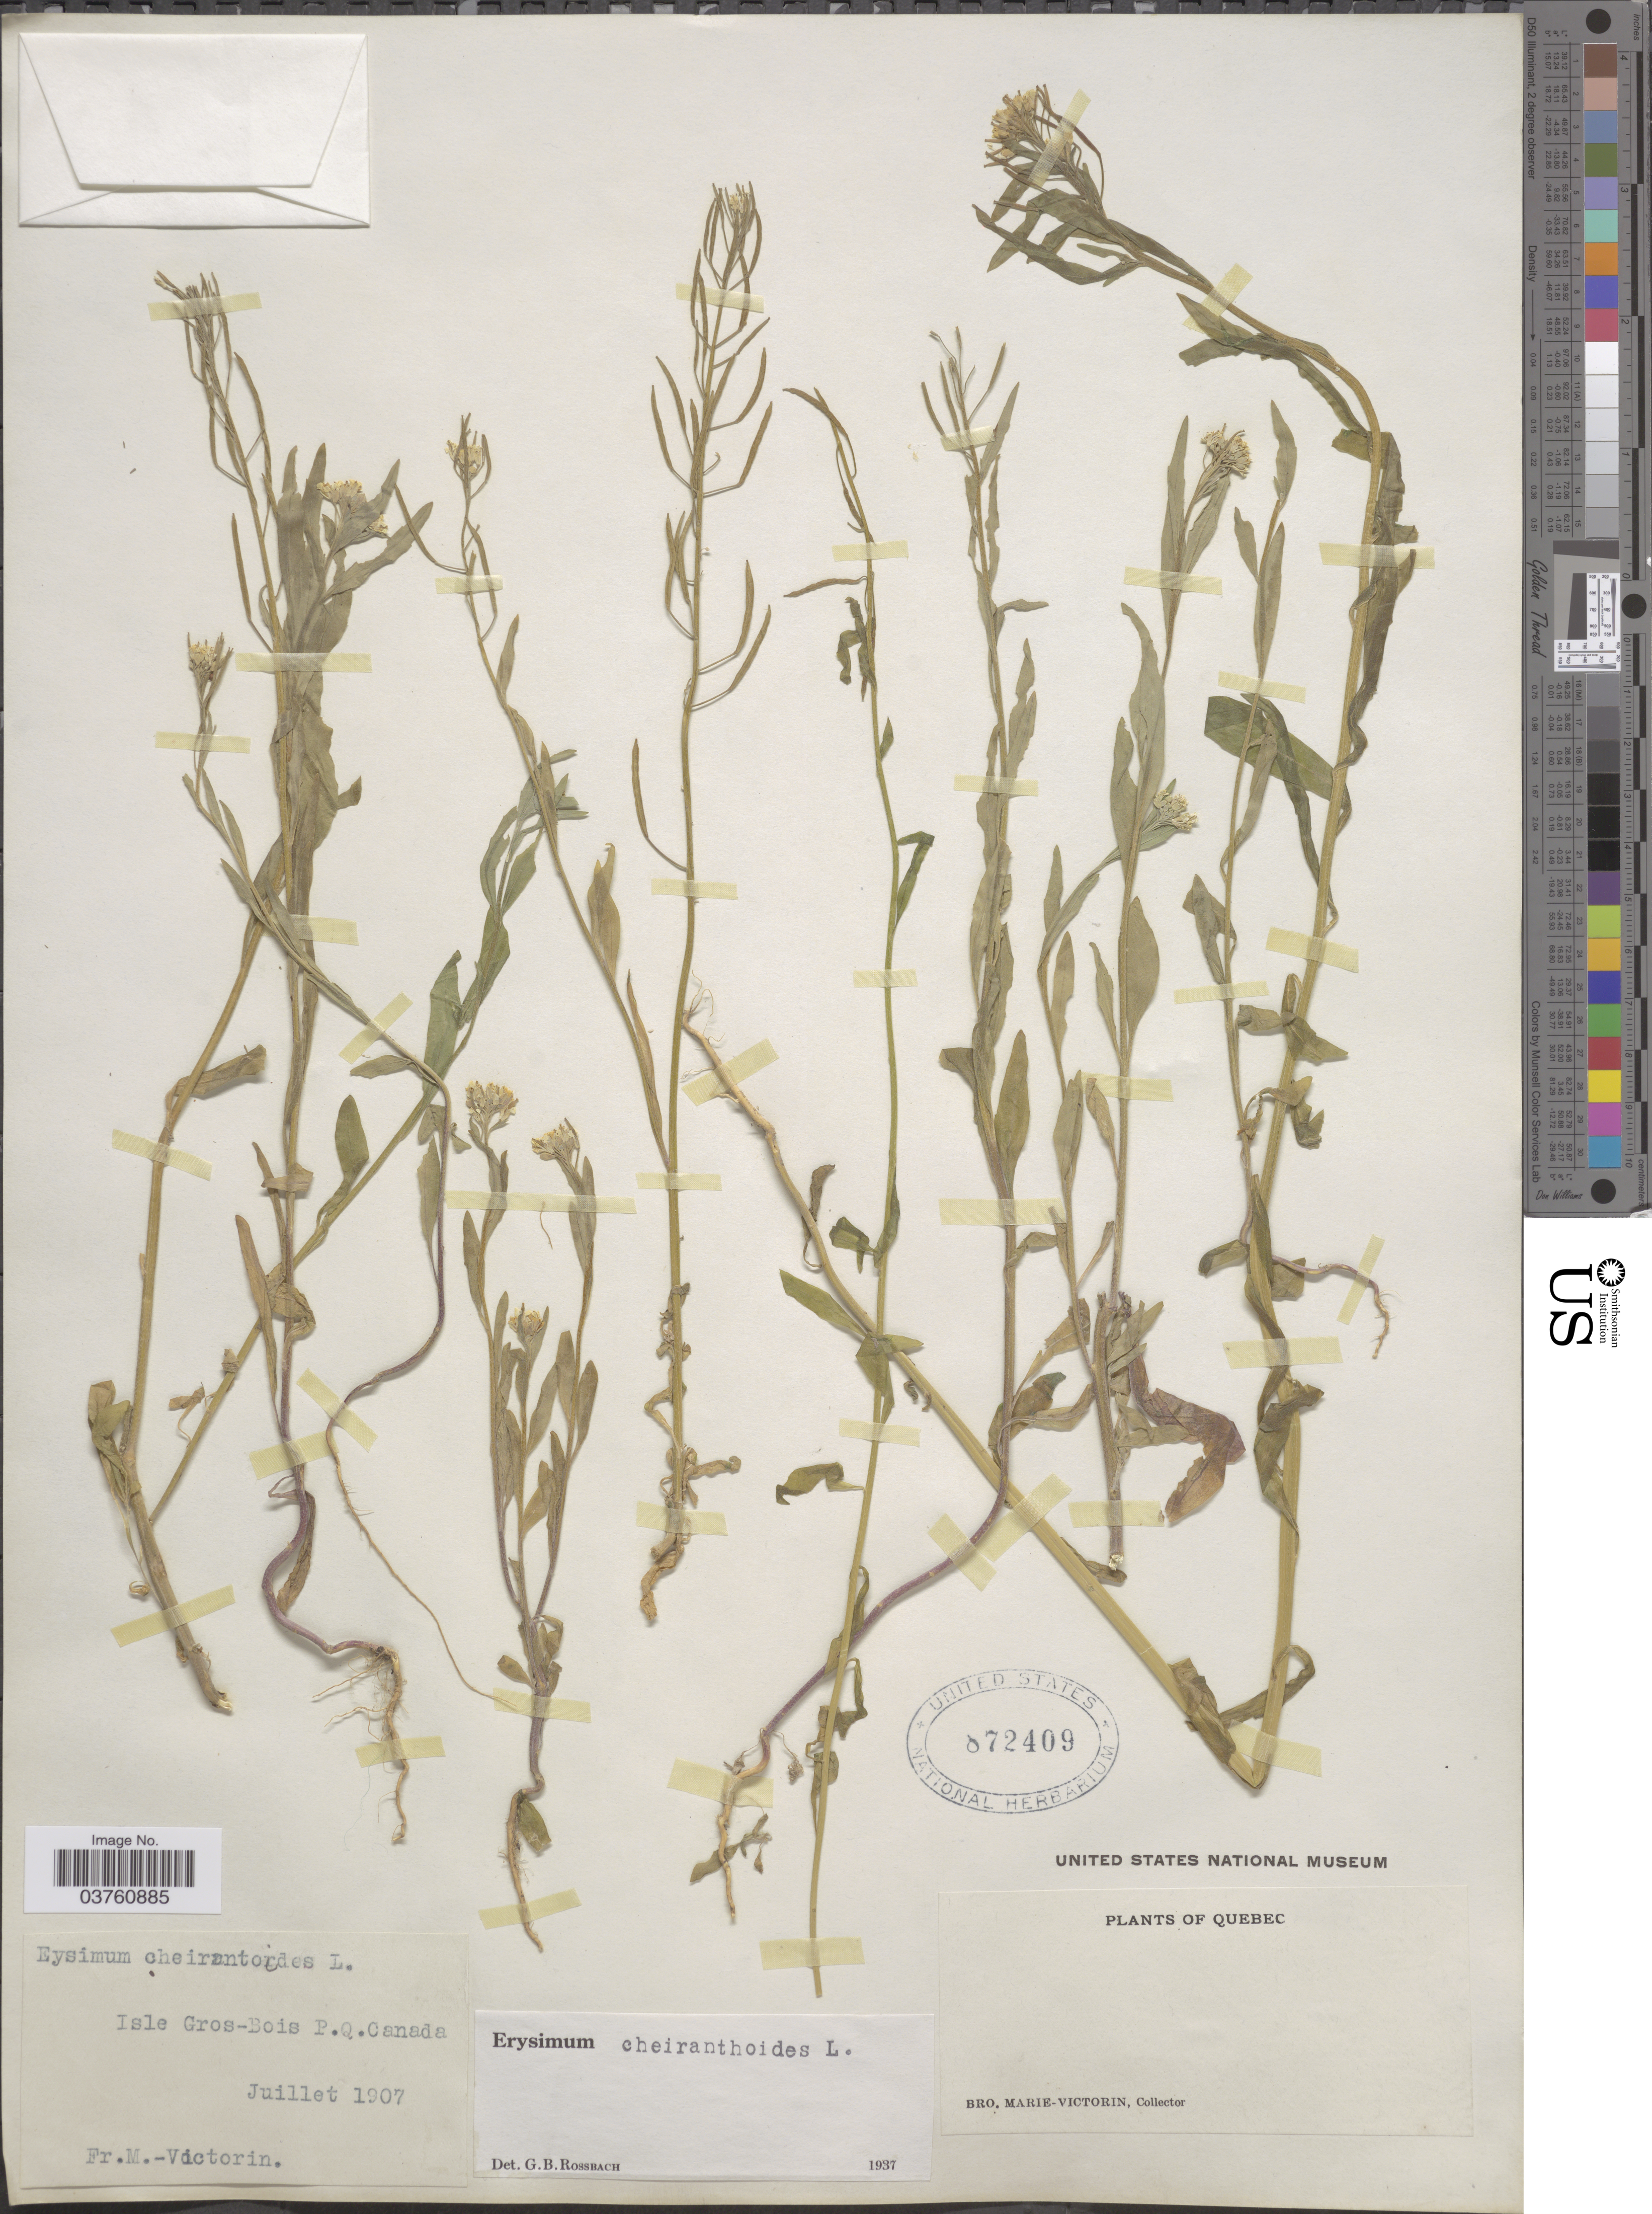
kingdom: Plantae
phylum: Tracheophyta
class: Magnoliopsida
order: Brassicales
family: Brassicaceae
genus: Erysimum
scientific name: Erysimum cheiranthoides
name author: L.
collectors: Fr. Marie-Victorin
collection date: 1907-07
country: Canada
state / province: Quebec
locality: Isle Gros-Bios P.Q.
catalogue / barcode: US 872409